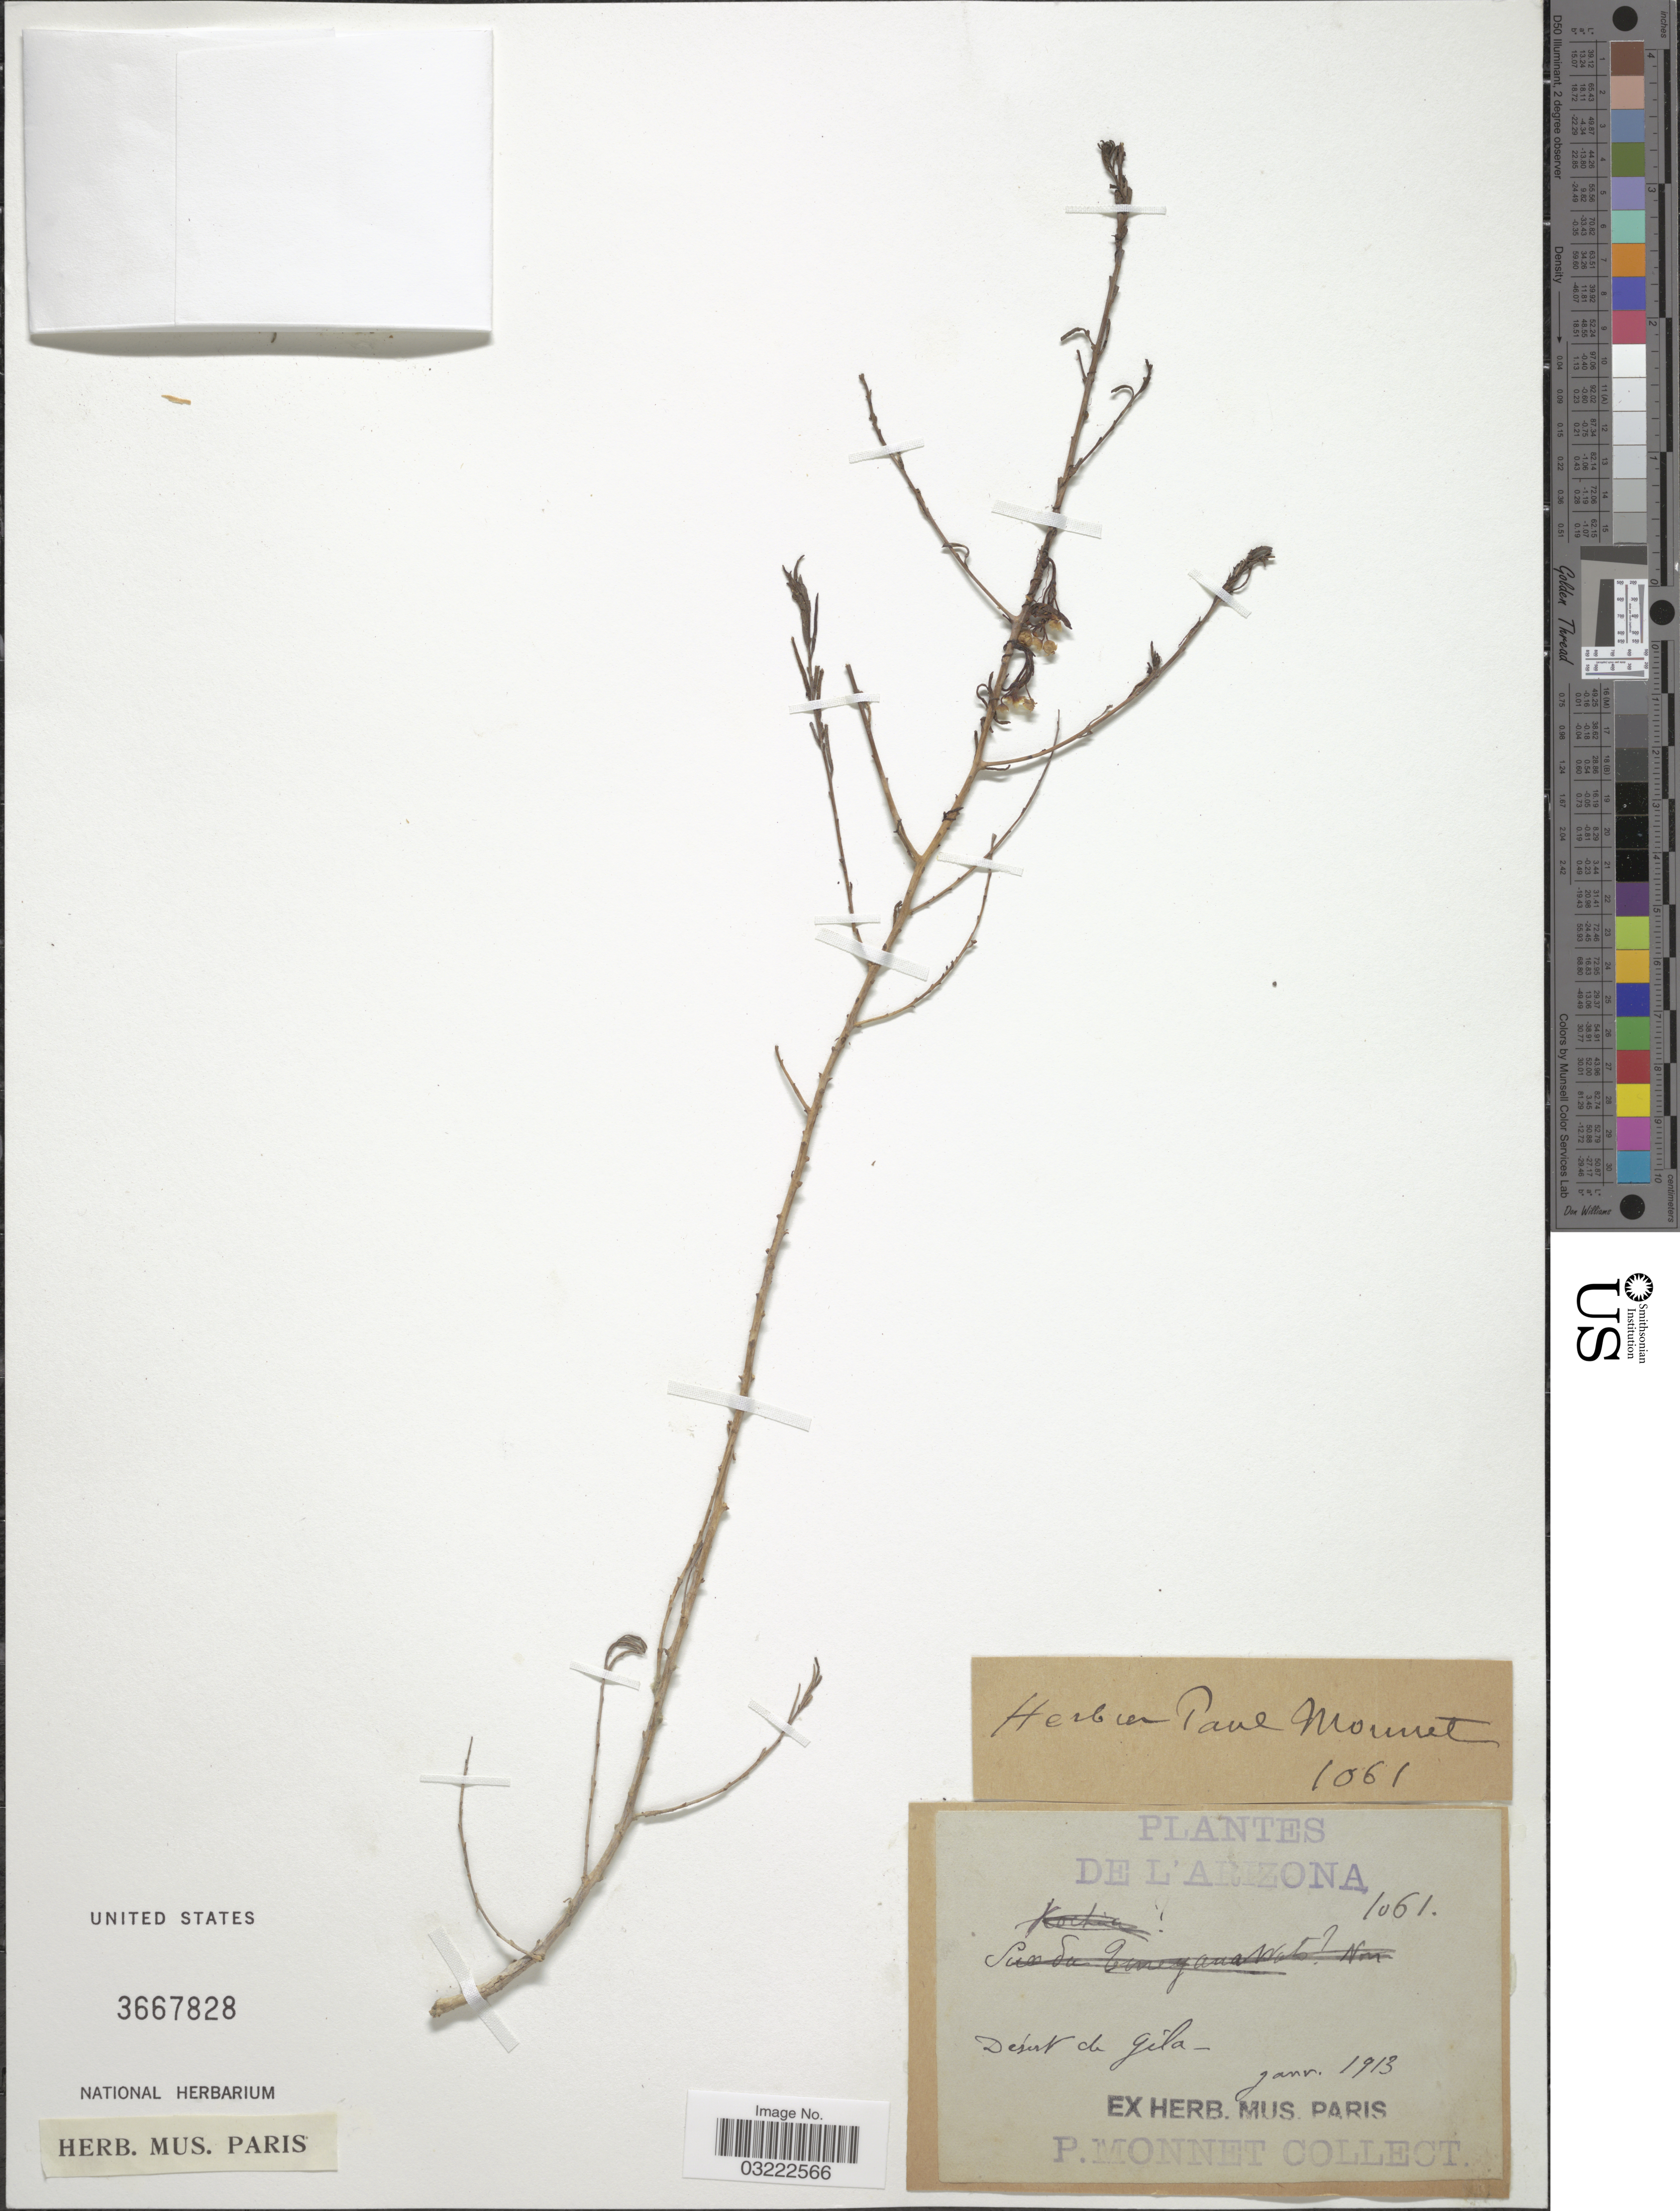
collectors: P. Monnet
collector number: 1061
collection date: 1913-01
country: United States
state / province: Arizona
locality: Desert de Gila.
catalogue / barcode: US 3667828